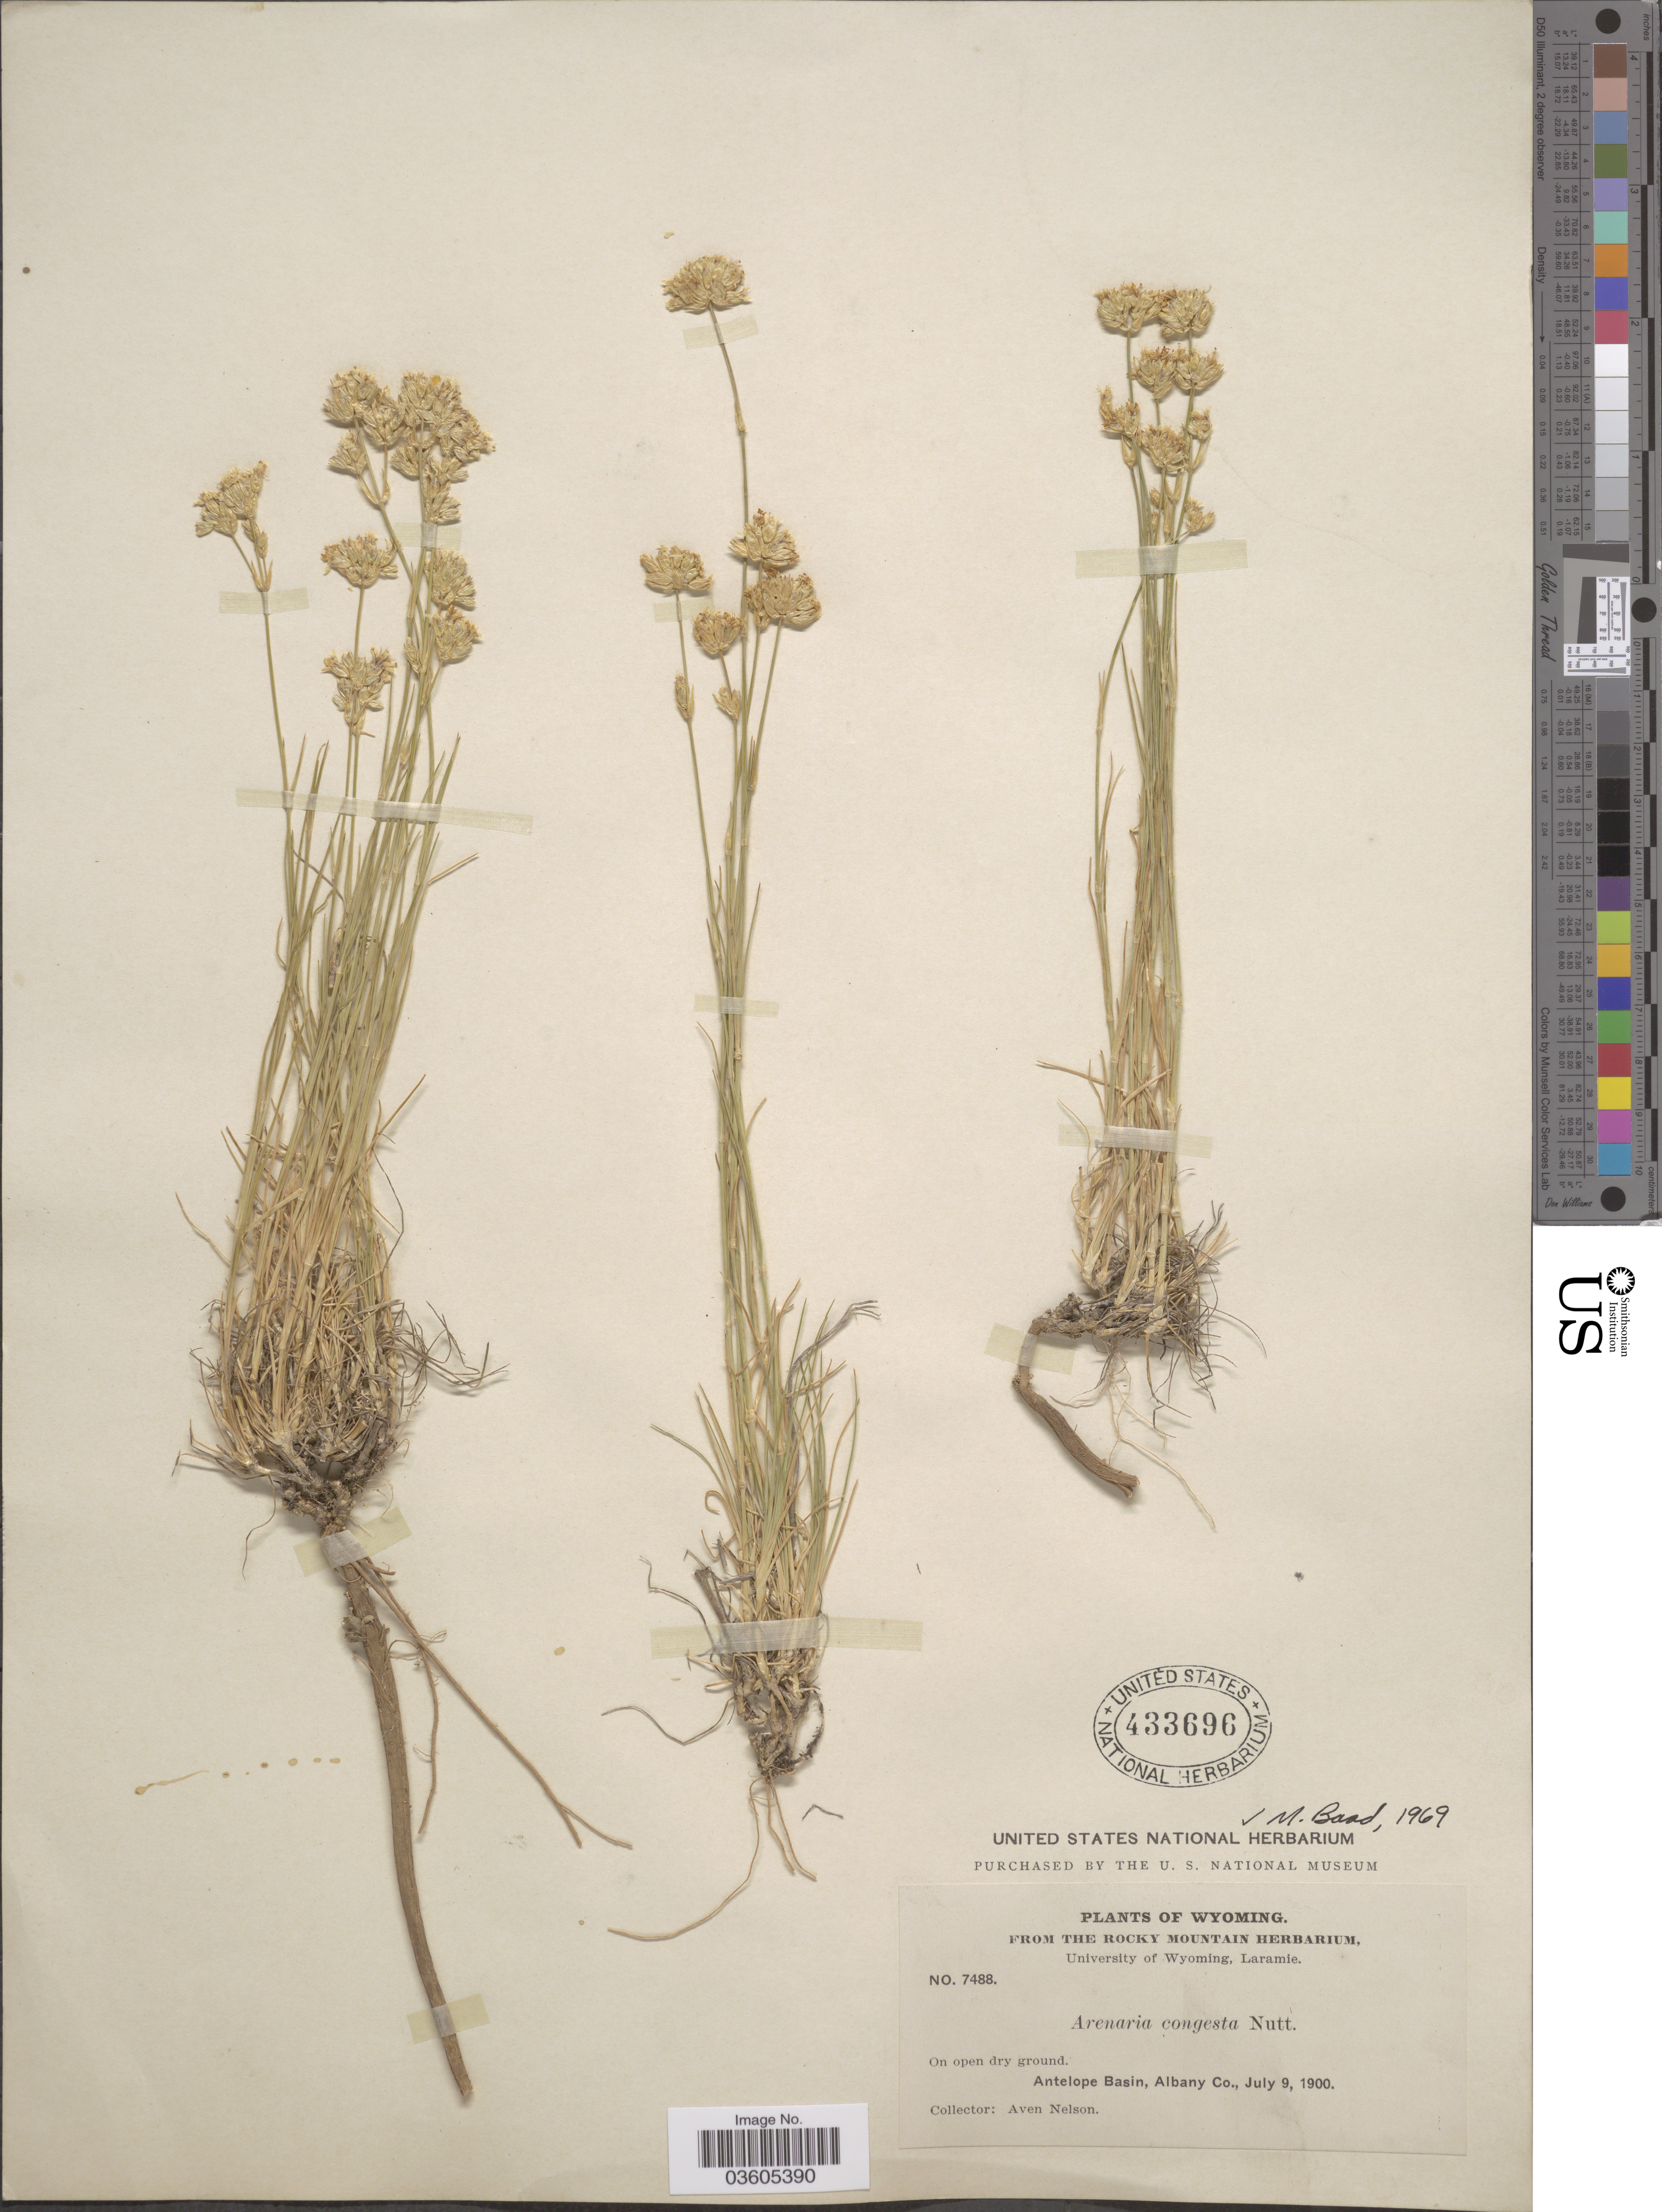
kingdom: Plantae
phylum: Tracheophyta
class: Magnoliopsida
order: Caryophyllales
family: Caryophyllaceae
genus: Eremogone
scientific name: Eremogone congesta var. congesta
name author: (Nutt.) Ikonn.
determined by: Strong, Mark T., (BOT), Smithsonian Institution - National Museum of Natural History (UNITED STATES)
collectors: A. Nelson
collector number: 7488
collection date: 1900-07-09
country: United States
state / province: Wyoming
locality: Antelope Basin, Albany Co.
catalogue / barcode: US 433696